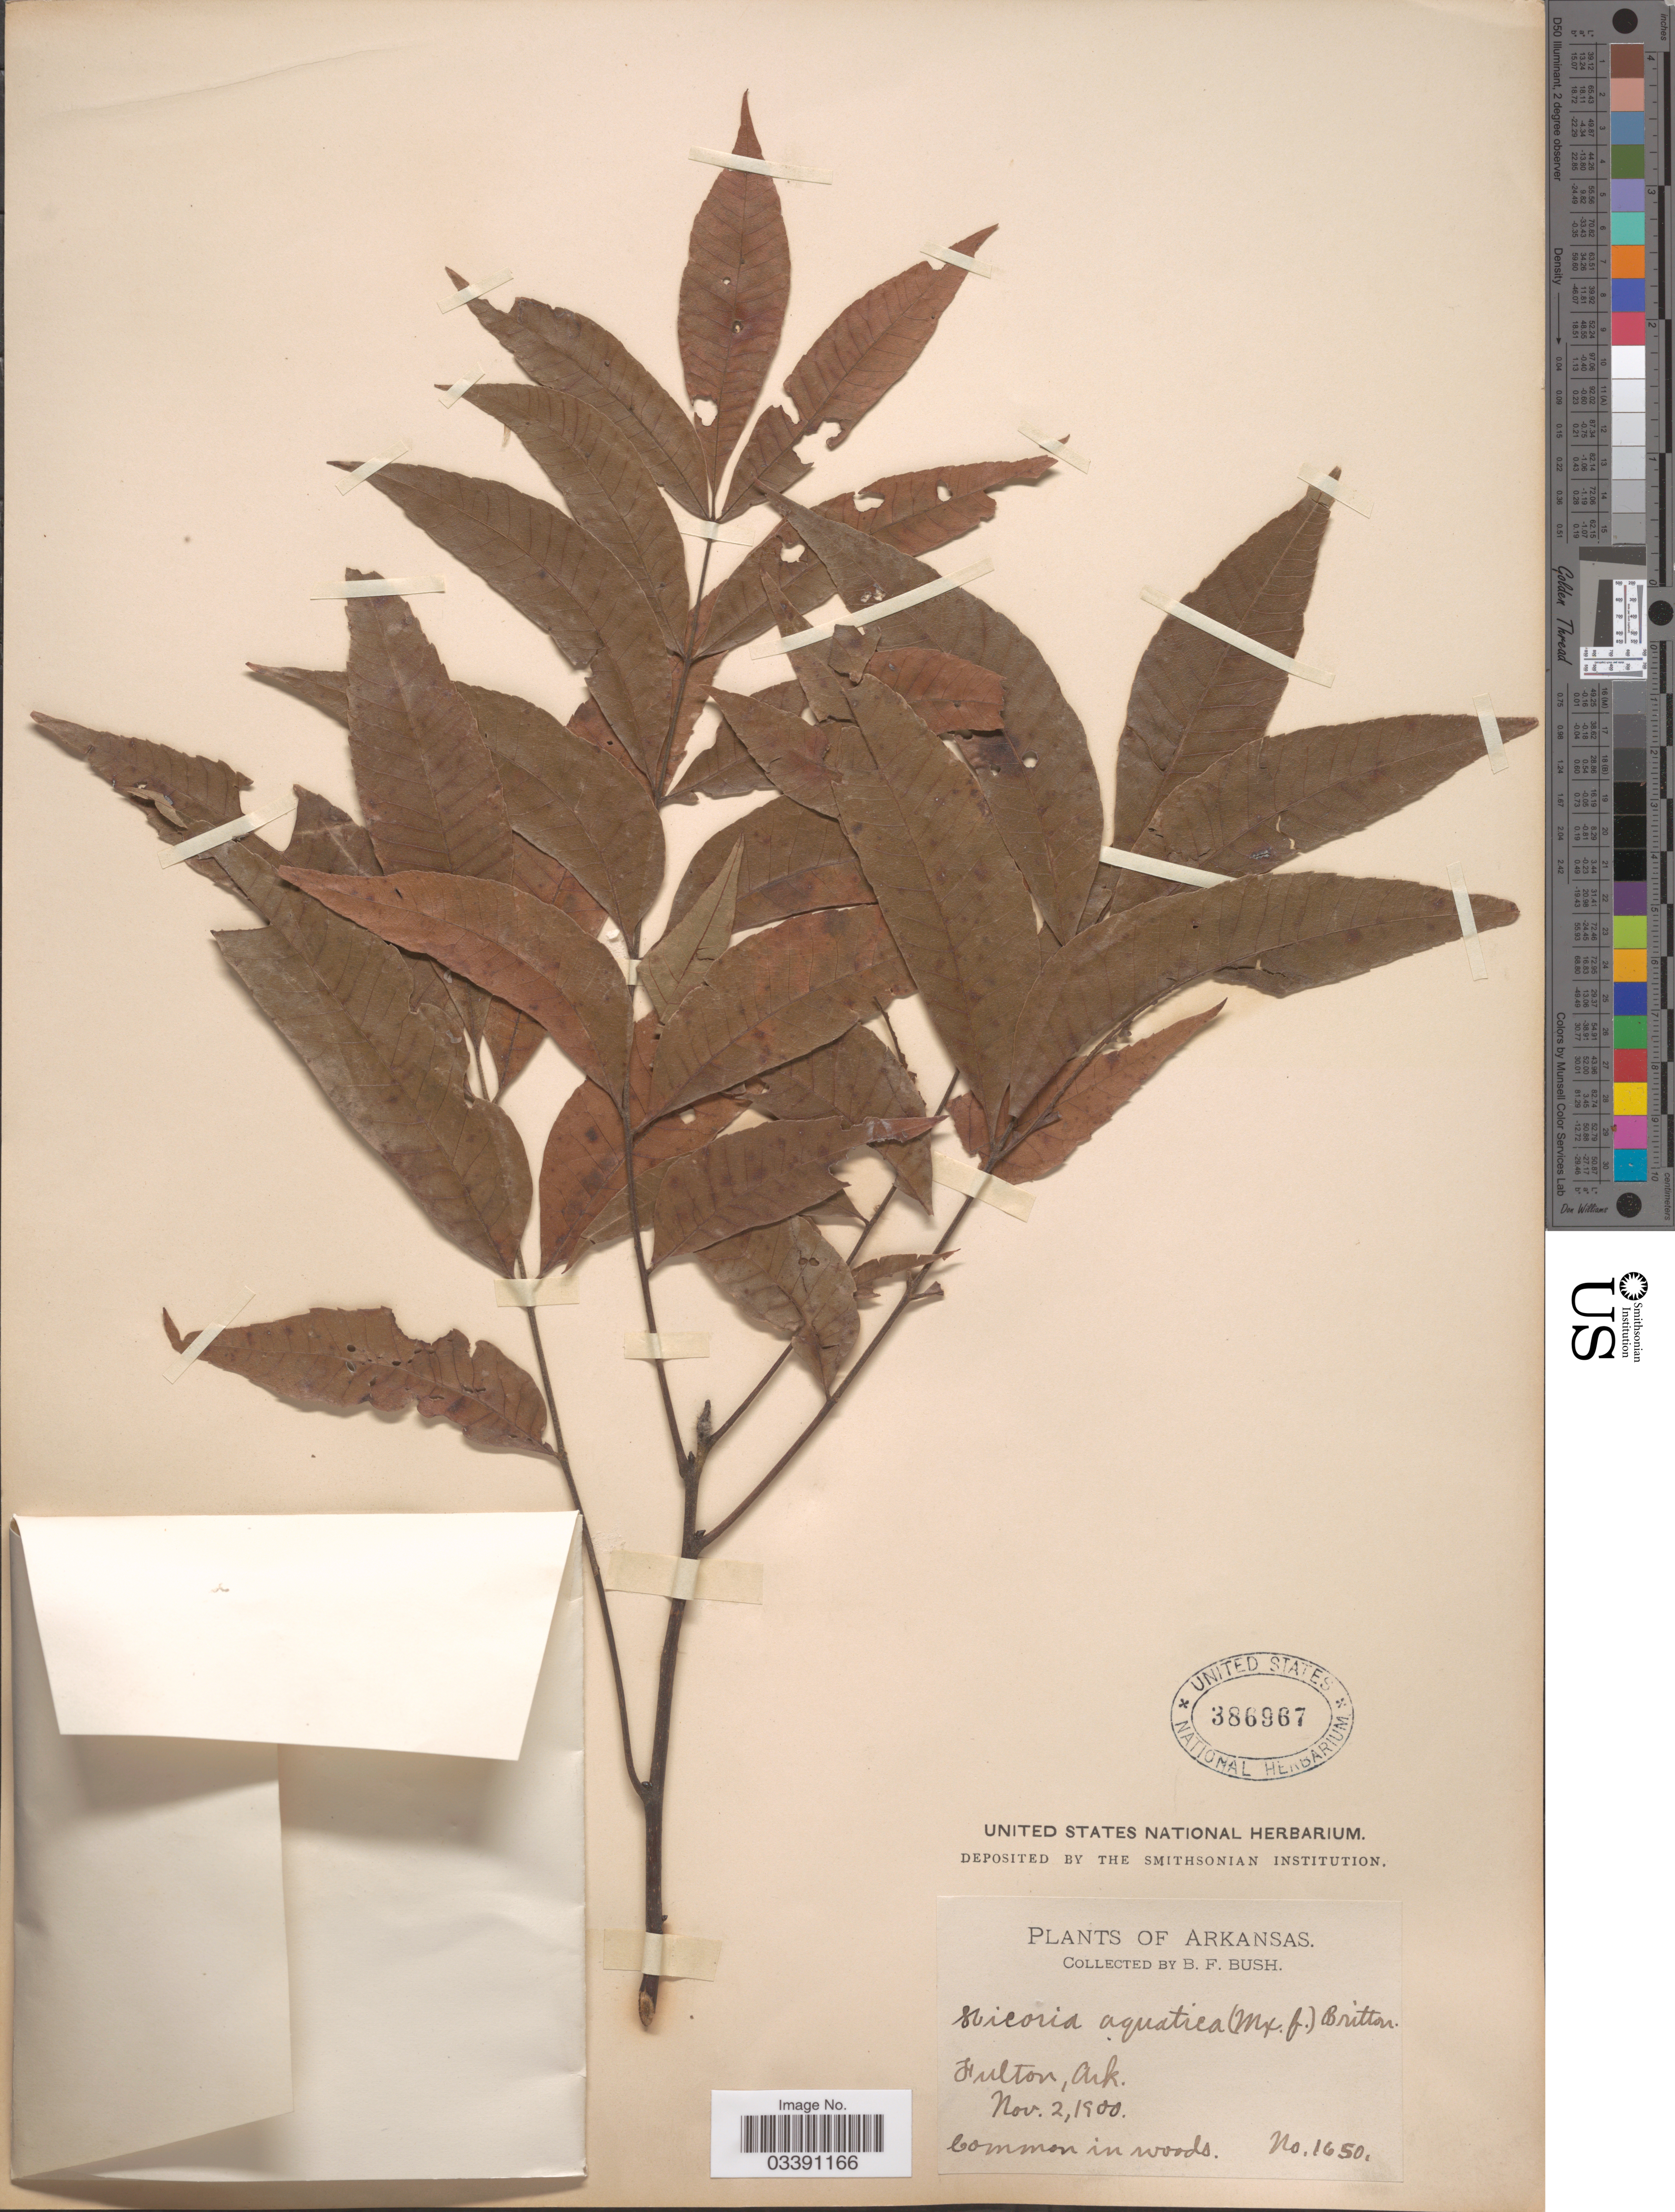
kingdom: Plantae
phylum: Tracheophyta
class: Magnoliopsida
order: Fagales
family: Juglandaceae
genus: Carya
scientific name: Carya aquatica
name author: (F. Michx.) Nutt.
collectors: B. F. Bush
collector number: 1650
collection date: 1900-11-02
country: United States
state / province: Arkansas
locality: Fulton.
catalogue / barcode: US 386967